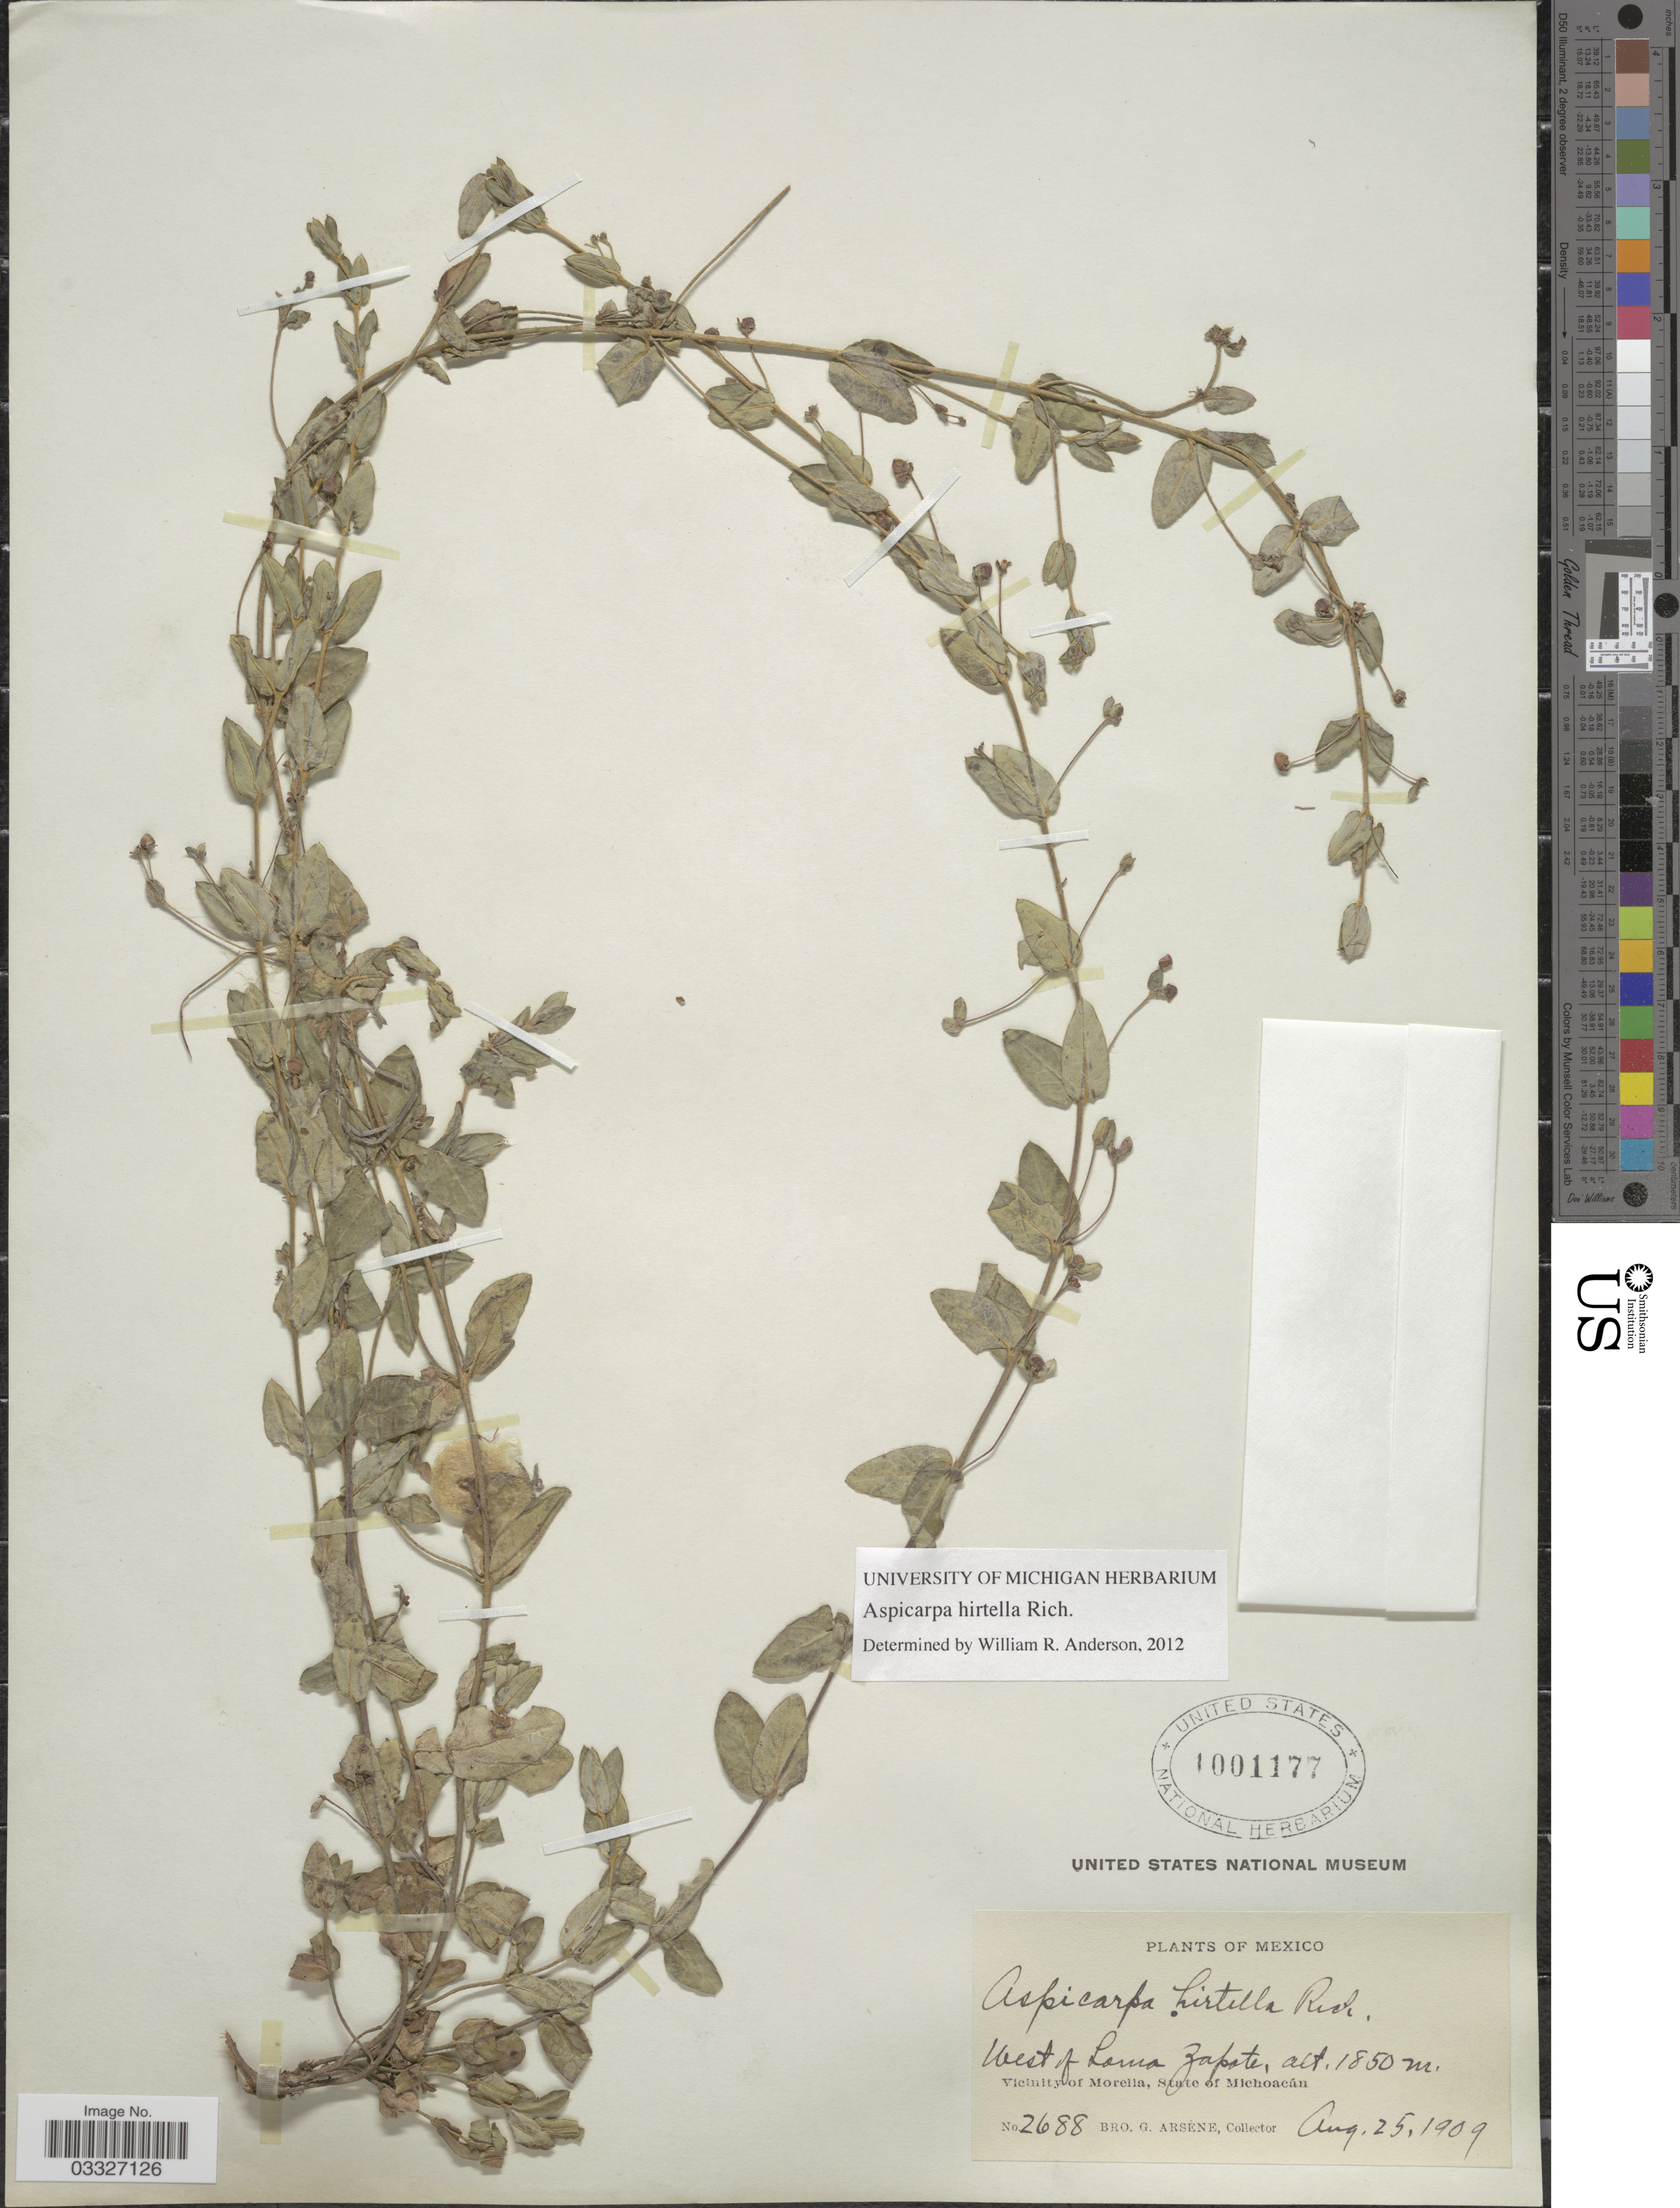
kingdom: Plantae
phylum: Tracheophyta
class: Magnoliopsida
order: Malpighiales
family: Malpighiaceae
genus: Aspicarpa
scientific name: Aspicarpa hirtella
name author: Rich.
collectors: Bro. G. Arsène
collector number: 2688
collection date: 1909-08-25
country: Mexico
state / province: Michoacán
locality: West of Loma Zapote. Vicinity of Morelia.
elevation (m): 1850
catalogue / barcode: US 1001177